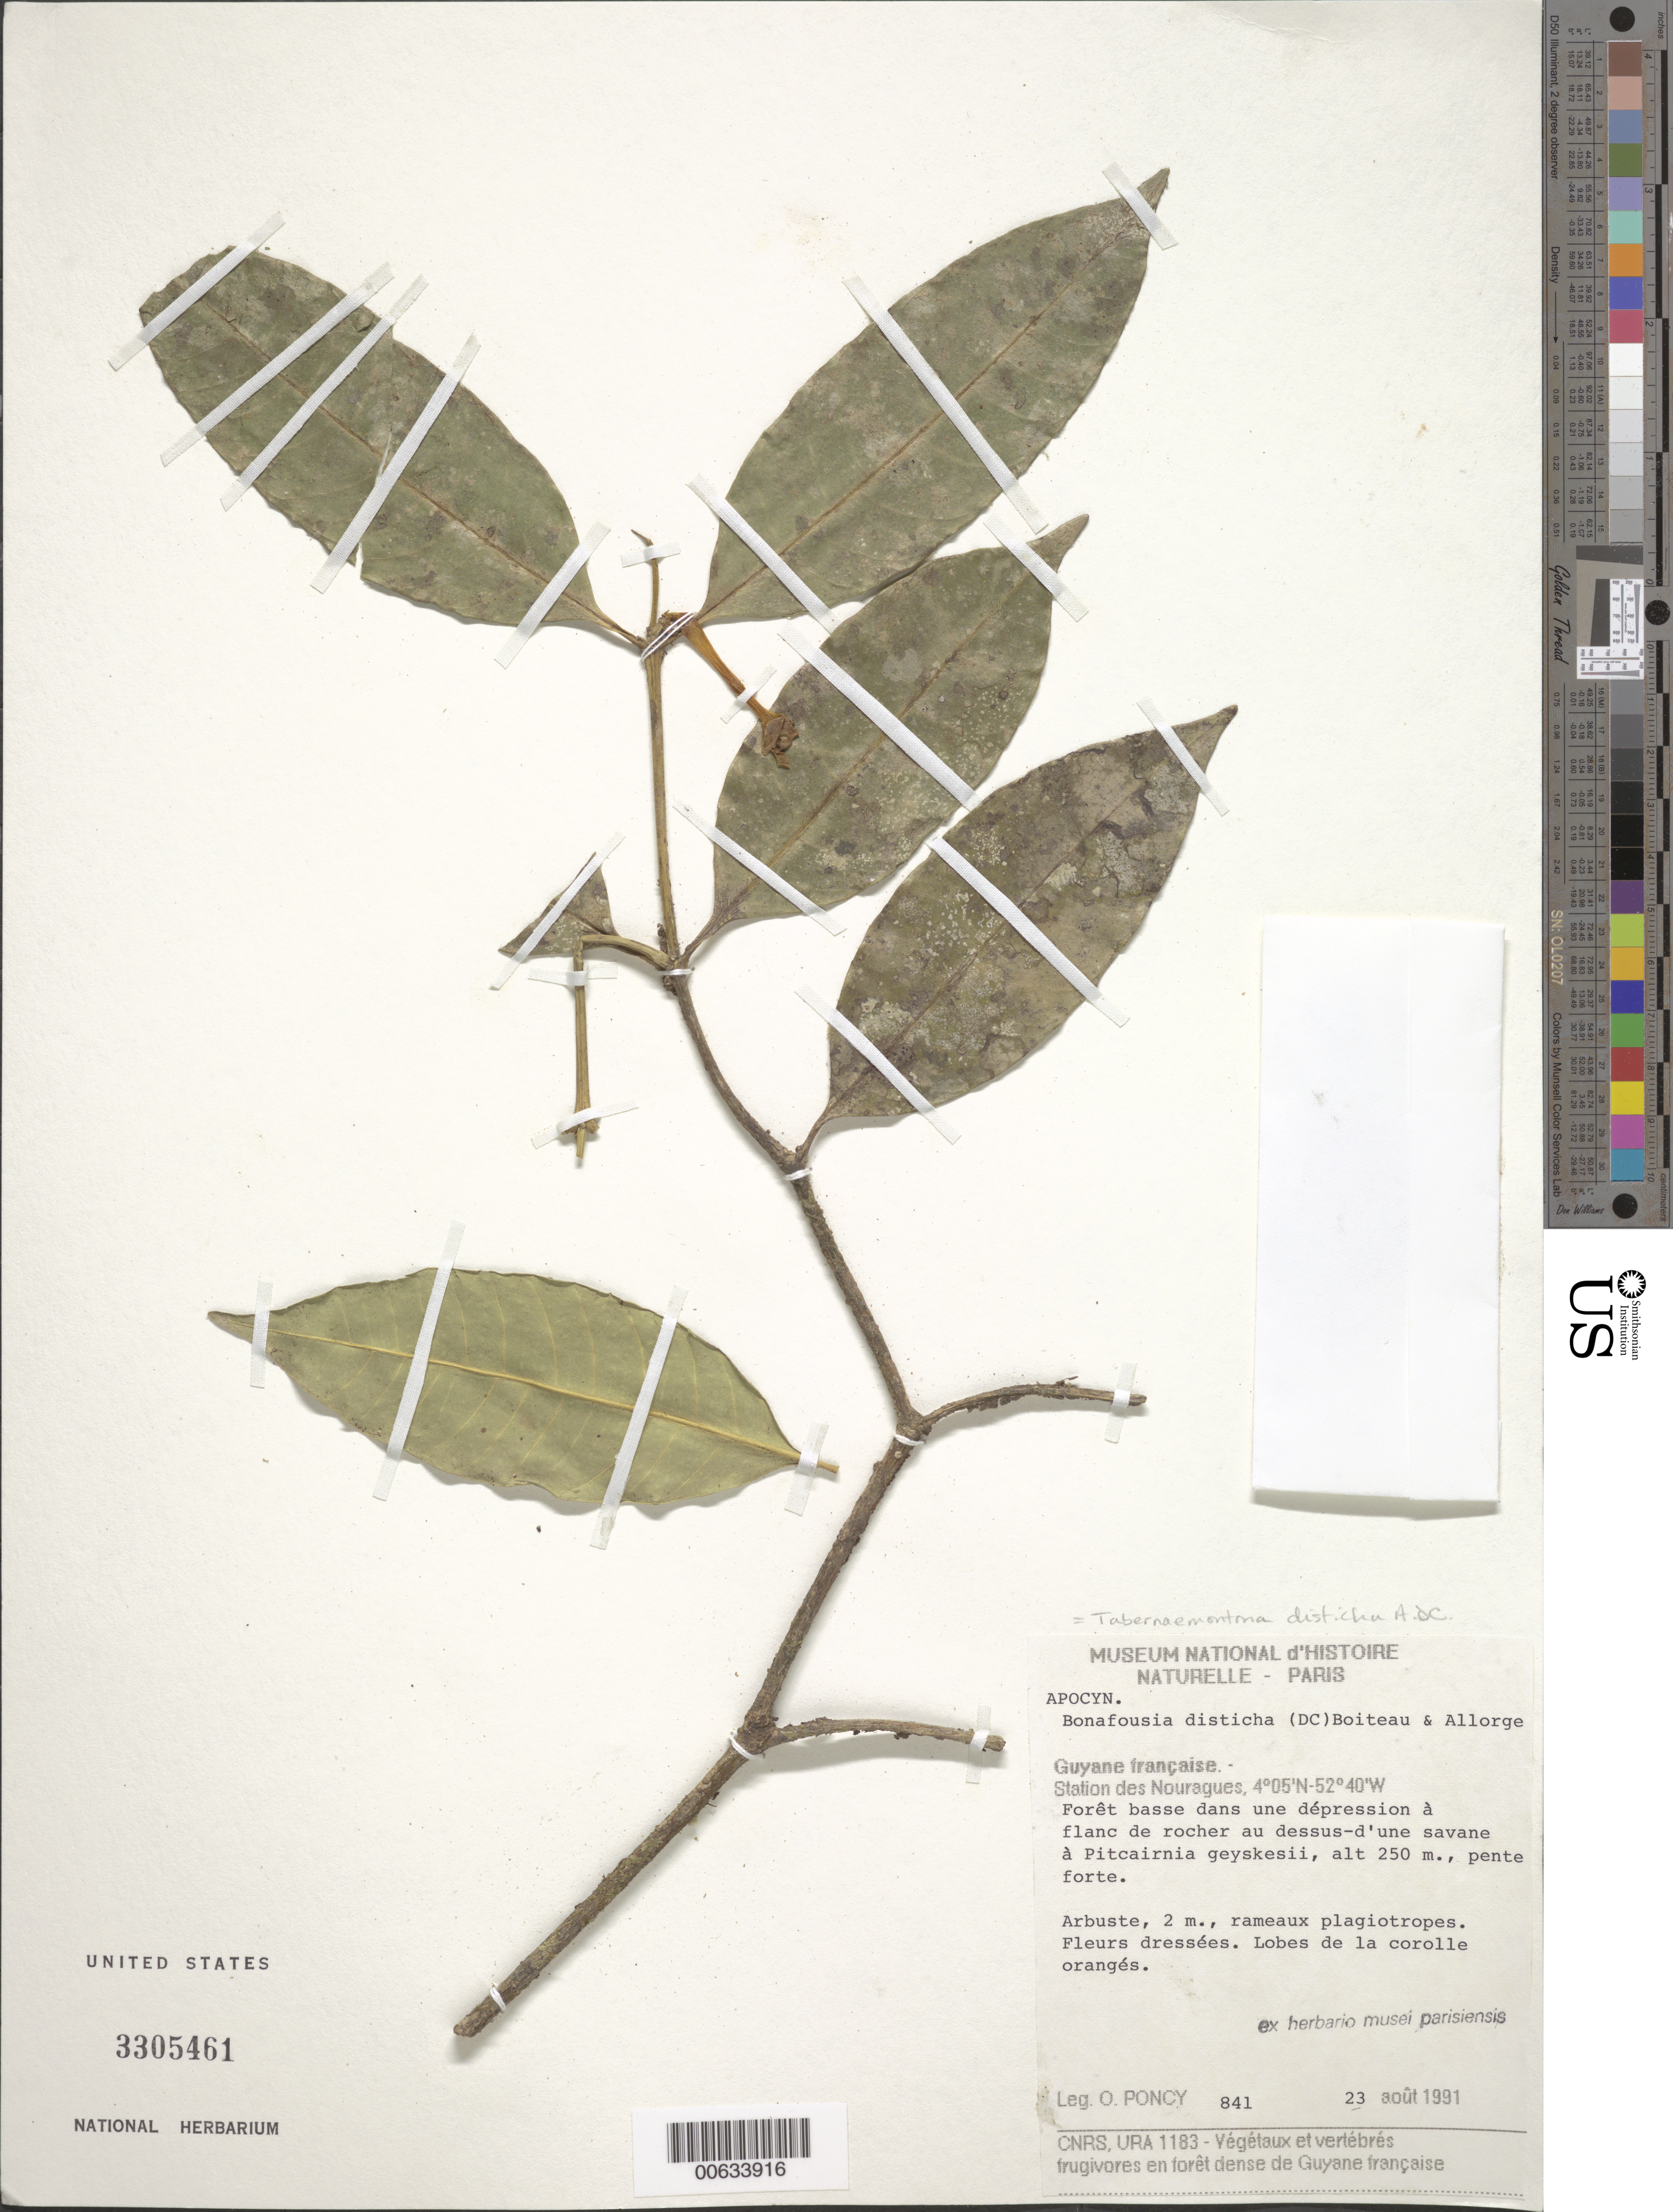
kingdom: Plantae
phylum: Tracheophyta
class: Magnoliopsida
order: Gentianales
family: Apocynaceae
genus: Bonafousia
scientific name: Bonafousia disticha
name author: (A. DC.) Boiteau & L. Allorge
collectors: O. Poncy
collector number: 841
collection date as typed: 23-Aug-91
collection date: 1991-08-23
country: French Guiana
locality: Station des Nouragues, Bassin de l'Approuague, Arataye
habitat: Foret basse dans une depression a flanc de rocher au dessus d'une savane a Pitcairnia geyskesii, pente forte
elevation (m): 250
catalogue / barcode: US 3305461